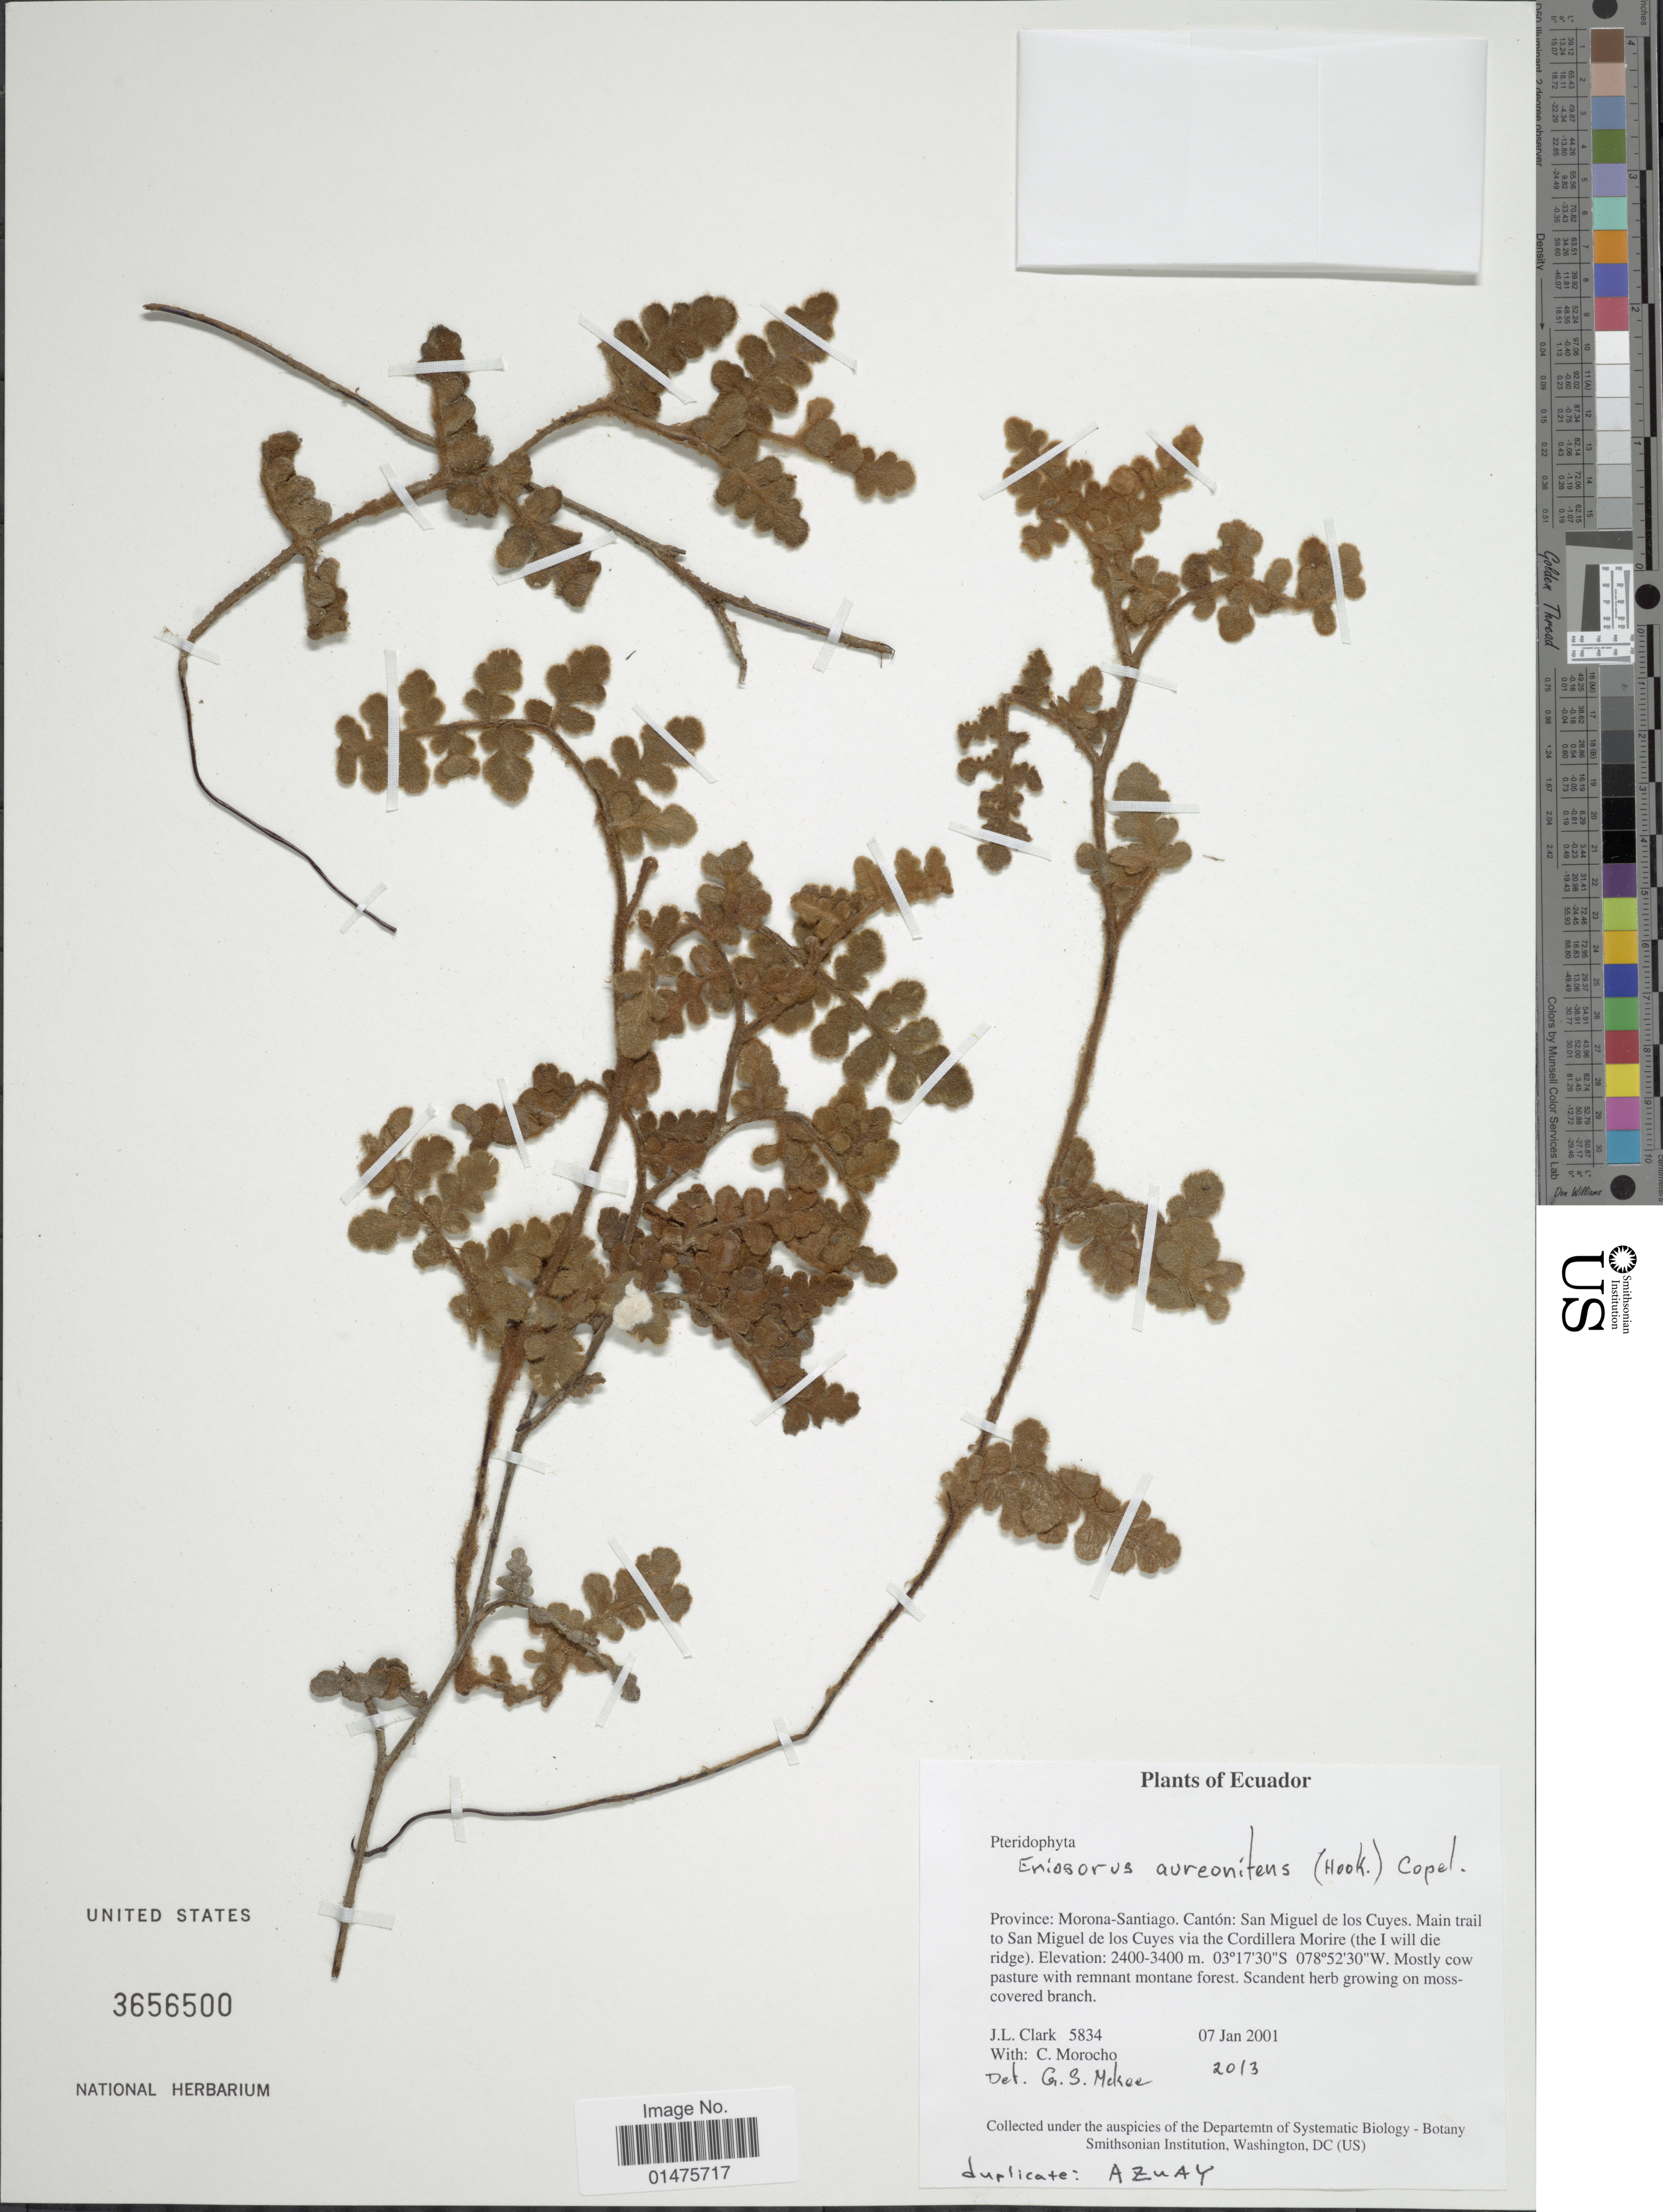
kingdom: Plantae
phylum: Tracheophyta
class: Polypodiopsida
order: Polypodiales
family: Pteridaceae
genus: Jamesonia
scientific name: Jamesonia aureonitens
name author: (Hook.) Christenh.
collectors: J. L. Clark & C. Morocho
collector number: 5834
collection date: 2001-01-07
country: Ecuador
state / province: Morona-Santiago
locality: Cantón: San Miguel de los Cuyes. Main trail to San Miguel de los Cuyes via the Cordillera Morire (the I will die ridge)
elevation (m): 2400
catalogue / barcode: US 3656500